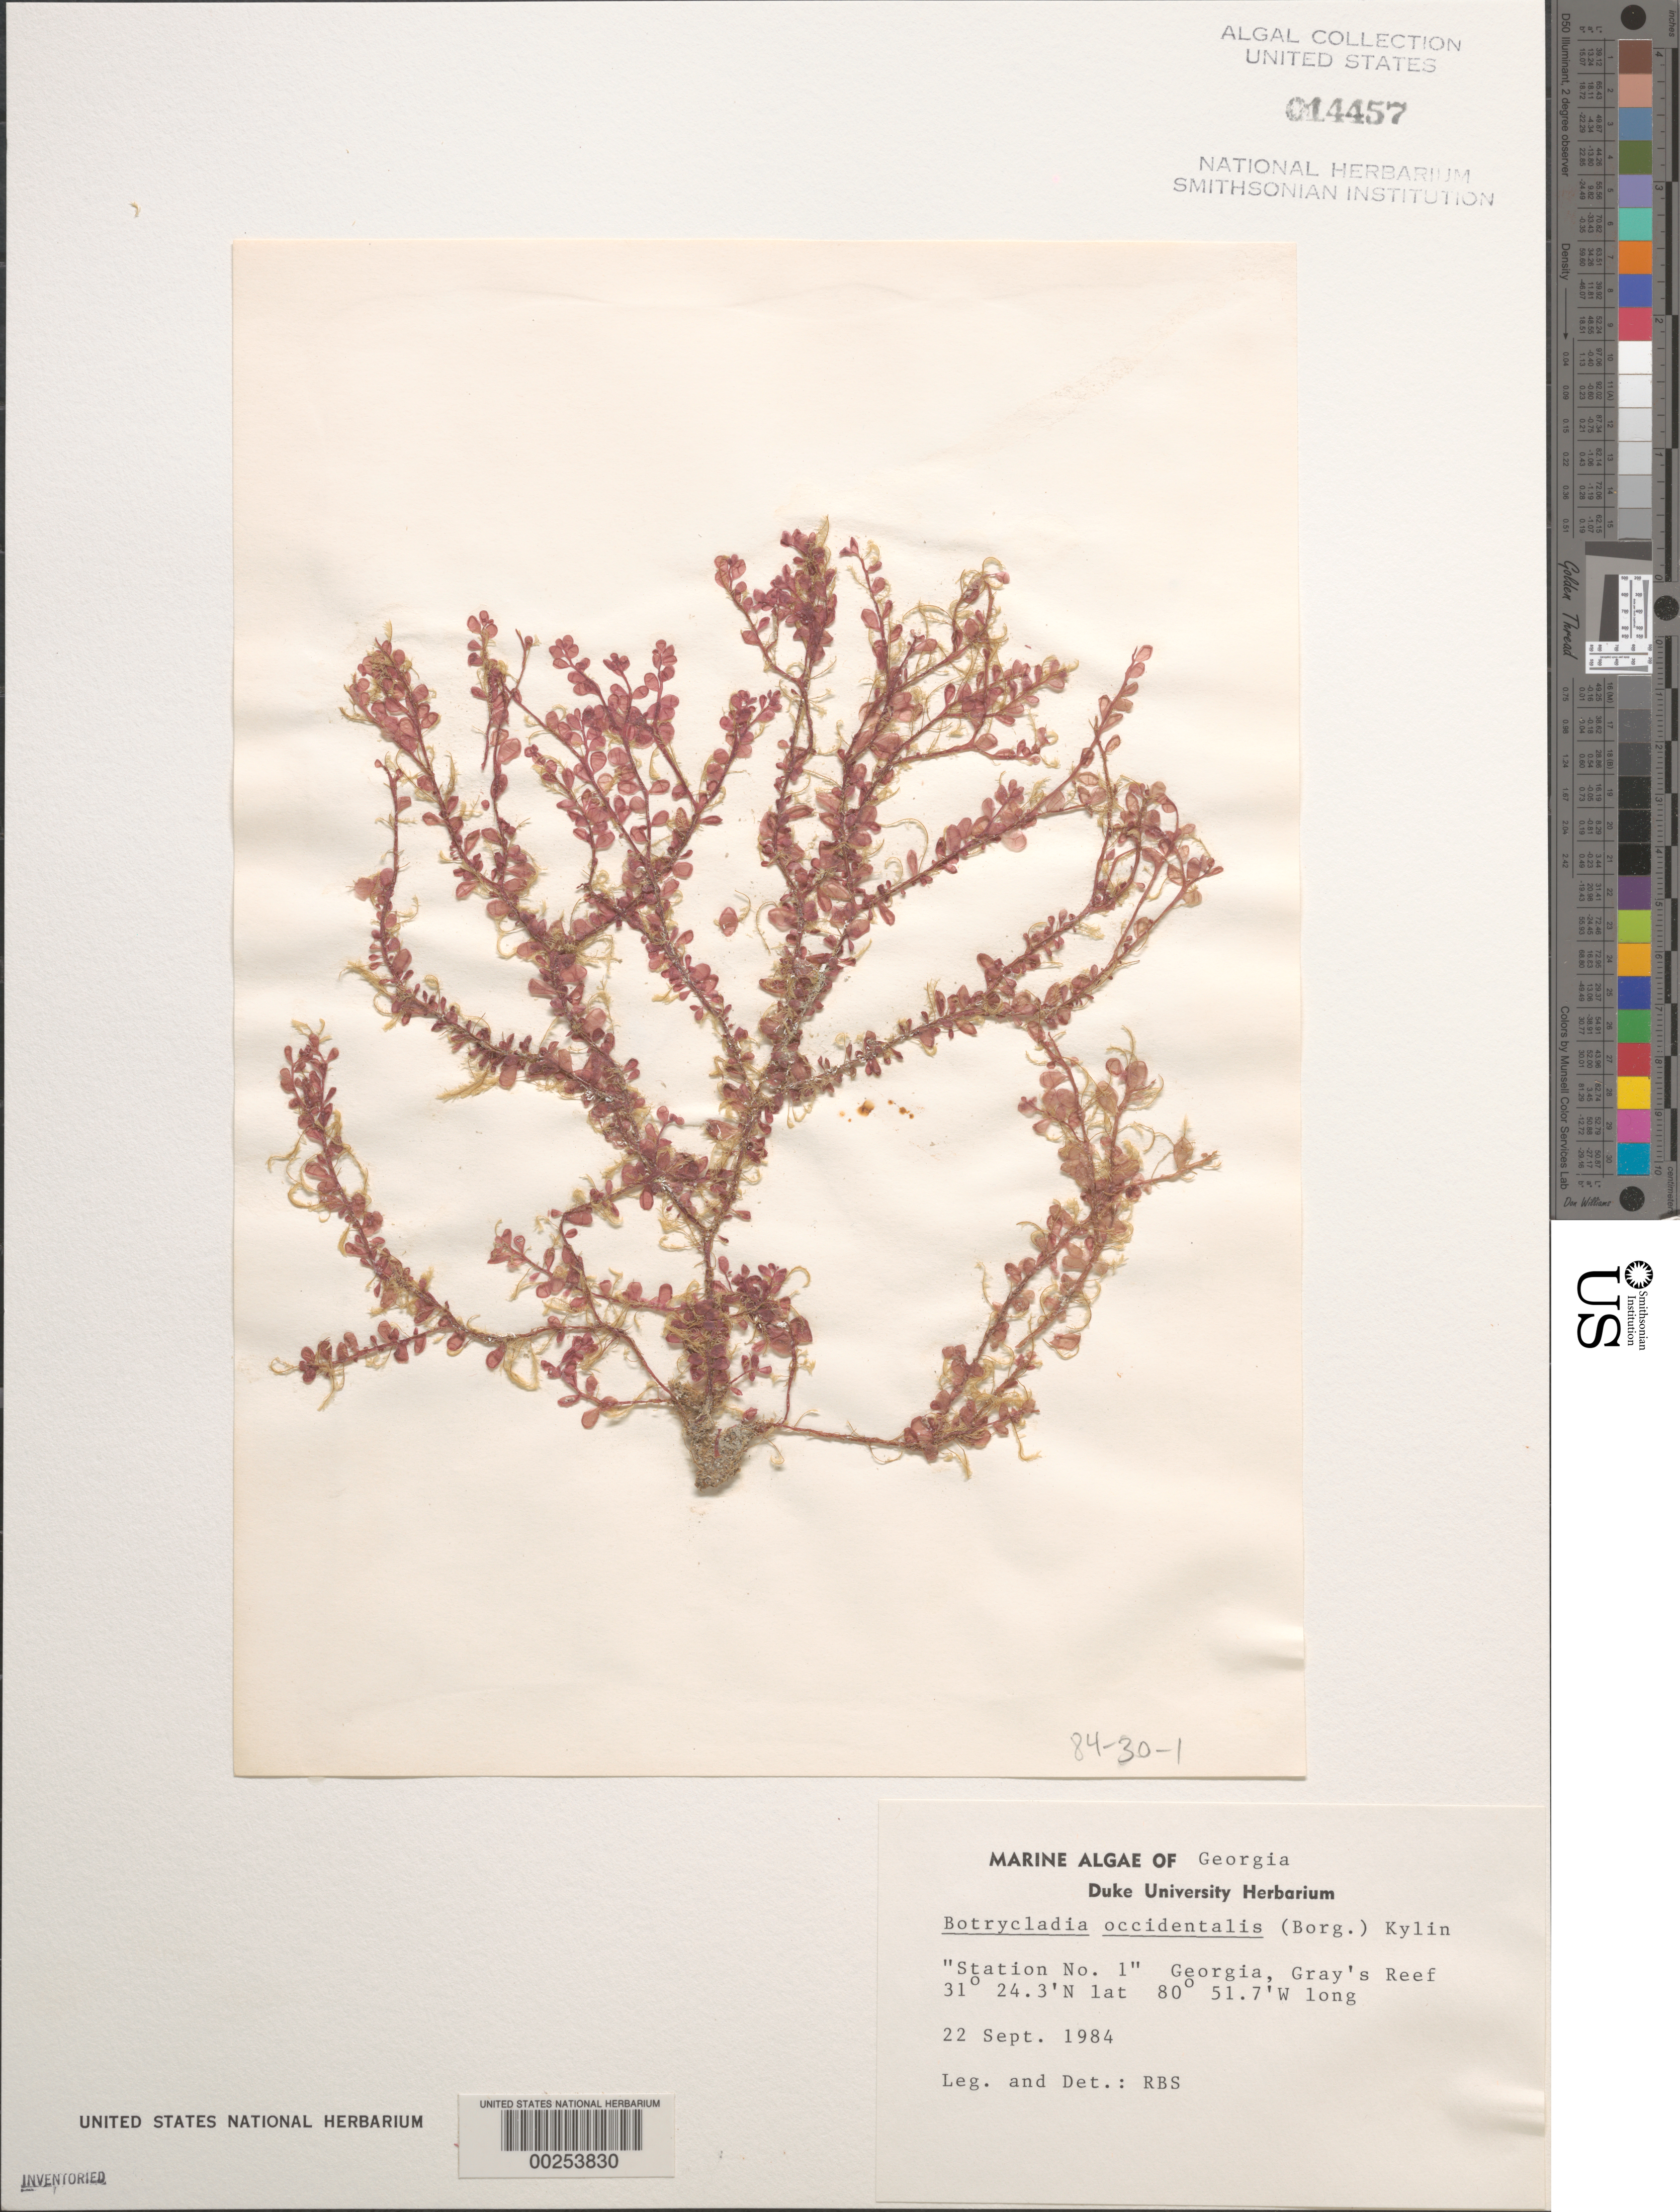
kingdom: Plantae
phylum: Rhodophyta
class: Florideophyceae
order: Rhodymeniales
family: Rhodymeniaceae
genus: Botryocladia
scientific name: Botryocladia occidentalis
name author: (Børgesen) Kylin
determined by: Searles, R. B.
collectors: R. Searles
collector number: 84-30-1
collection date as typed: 22 Sep 1984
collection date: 1984-09-22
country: United States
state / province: Georgia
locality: Gray's Reef National Marine Sanctuary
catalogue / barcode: US 14457